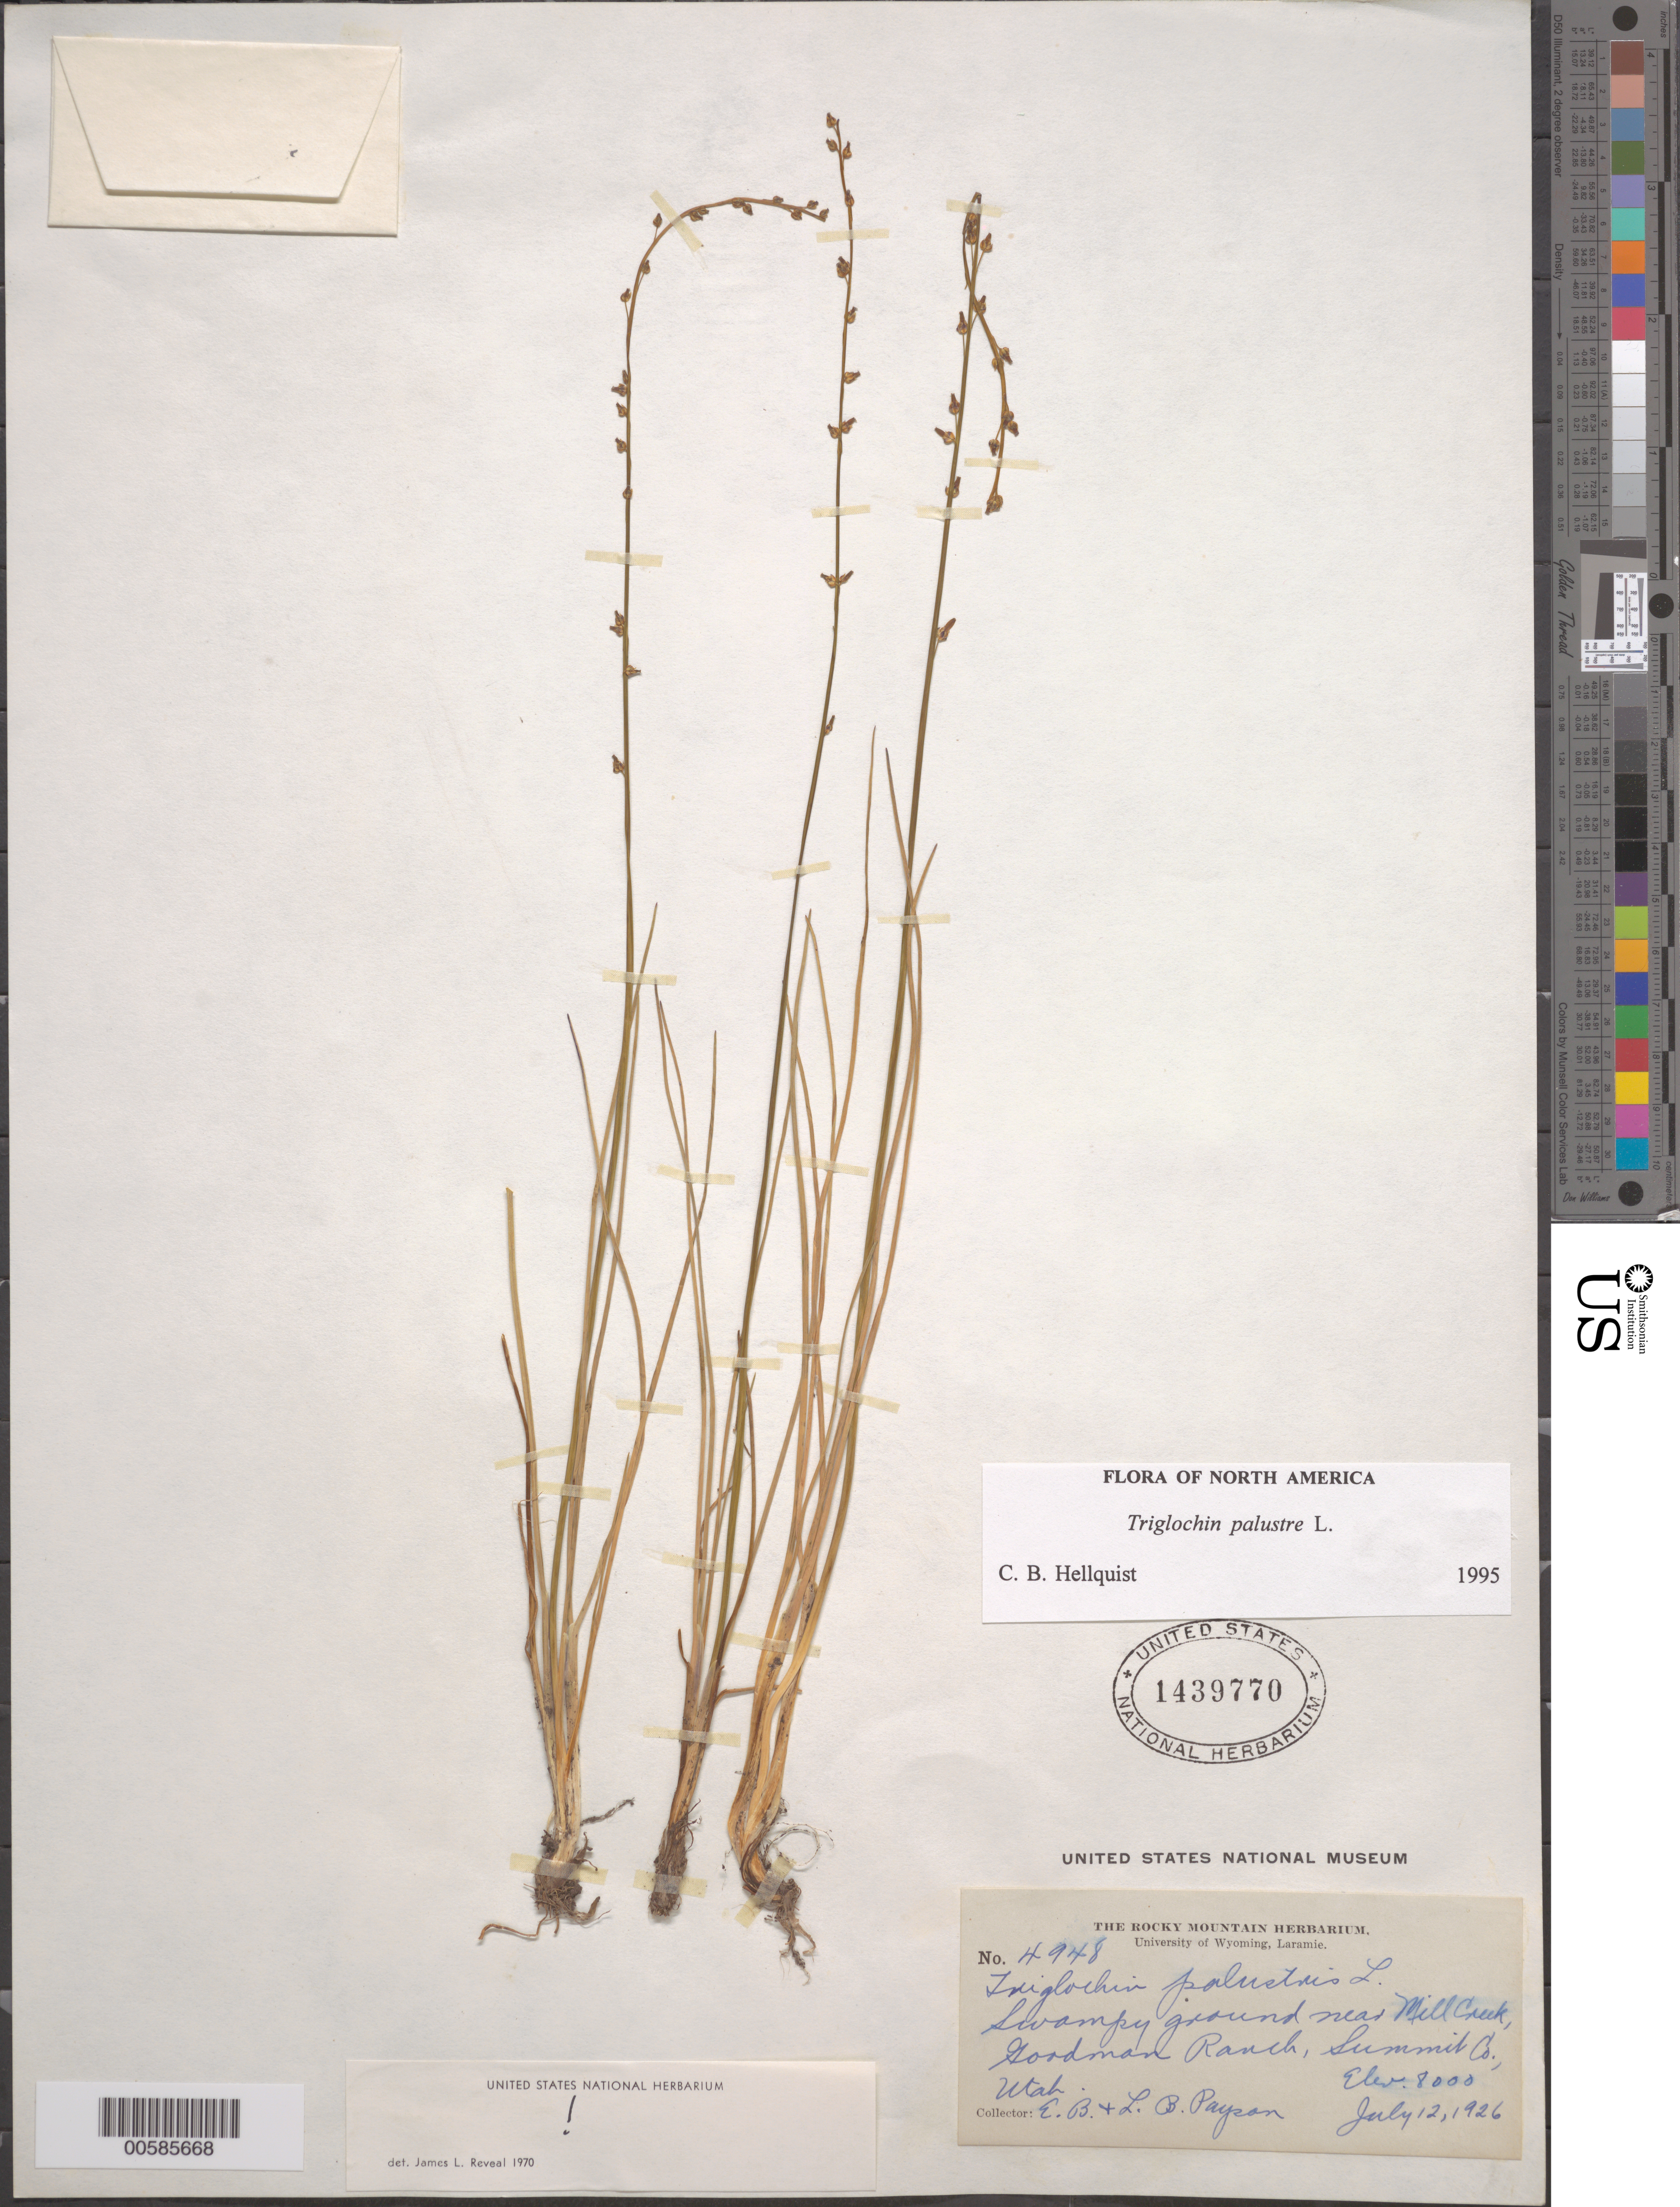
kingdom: Plantae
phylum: Tracheophyta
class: Liliopsida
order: Alismatales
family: Juncaginaceae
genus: Triglochin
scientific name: Triglochin palustris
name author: L.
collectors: E. B. Payson & L. Payson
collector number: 4948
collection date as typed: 12 Jul 1926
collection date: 1926-07-12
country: United States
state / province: Utah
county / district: Summit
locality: Near Mill Creek, Goodman Ranch. [State previously entered as Wyoming. However "Mill Creek" in "Summit County" probably refers to a creek that is in Utah, Summit County and Wyoming, Uinta County.]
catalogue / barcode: US 1439770